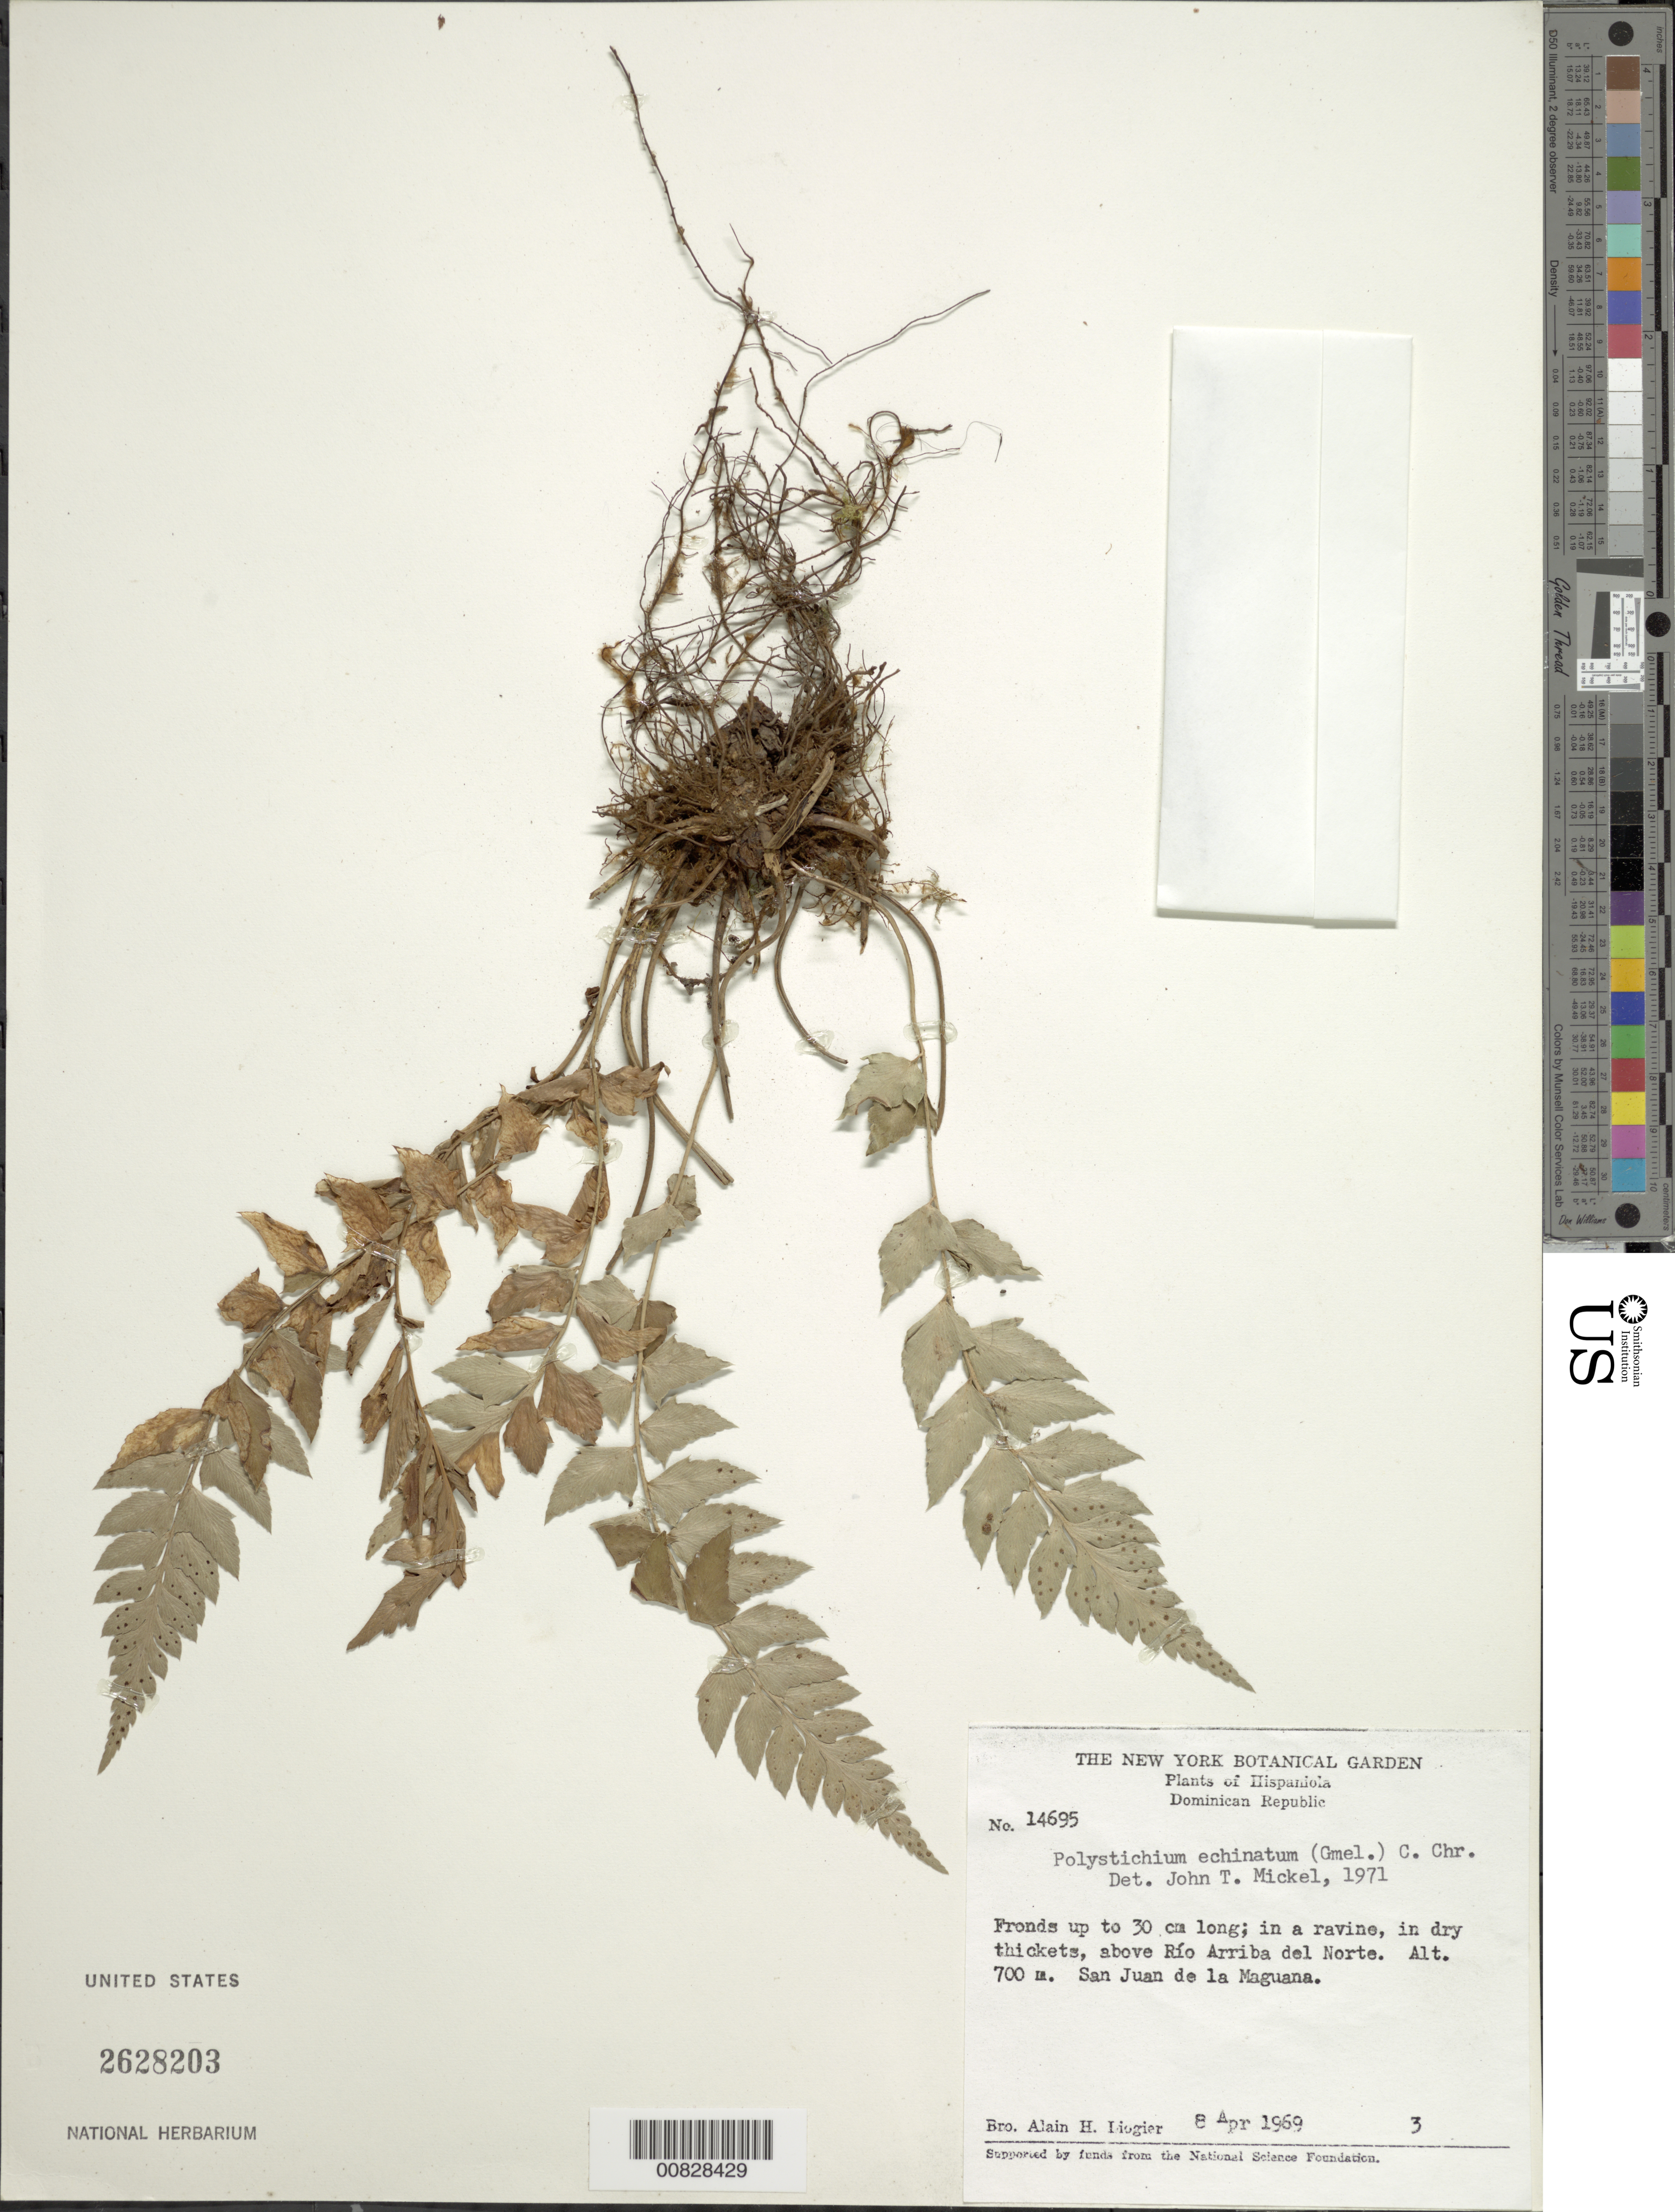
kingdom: Plantae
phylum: Tracheophyta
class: Polypodiopsida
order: Polypodiales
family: Dryopteridaceae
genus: Polystichum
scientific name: Polystichum echinatum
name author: (J.F. Gmel.) C. Chr.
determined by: Mickel, J. T., (NY), New York Botanical Garden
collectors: A. H. Liogier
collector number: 14695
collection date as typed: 08 Apr 1969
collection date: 1969-04-08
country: Dominican Republic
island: Hispaniola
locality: Río Arriba del Norte, San Juan de la Maguana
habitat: Ravine, in dry thickets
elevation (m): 700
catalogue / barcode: US 2628203